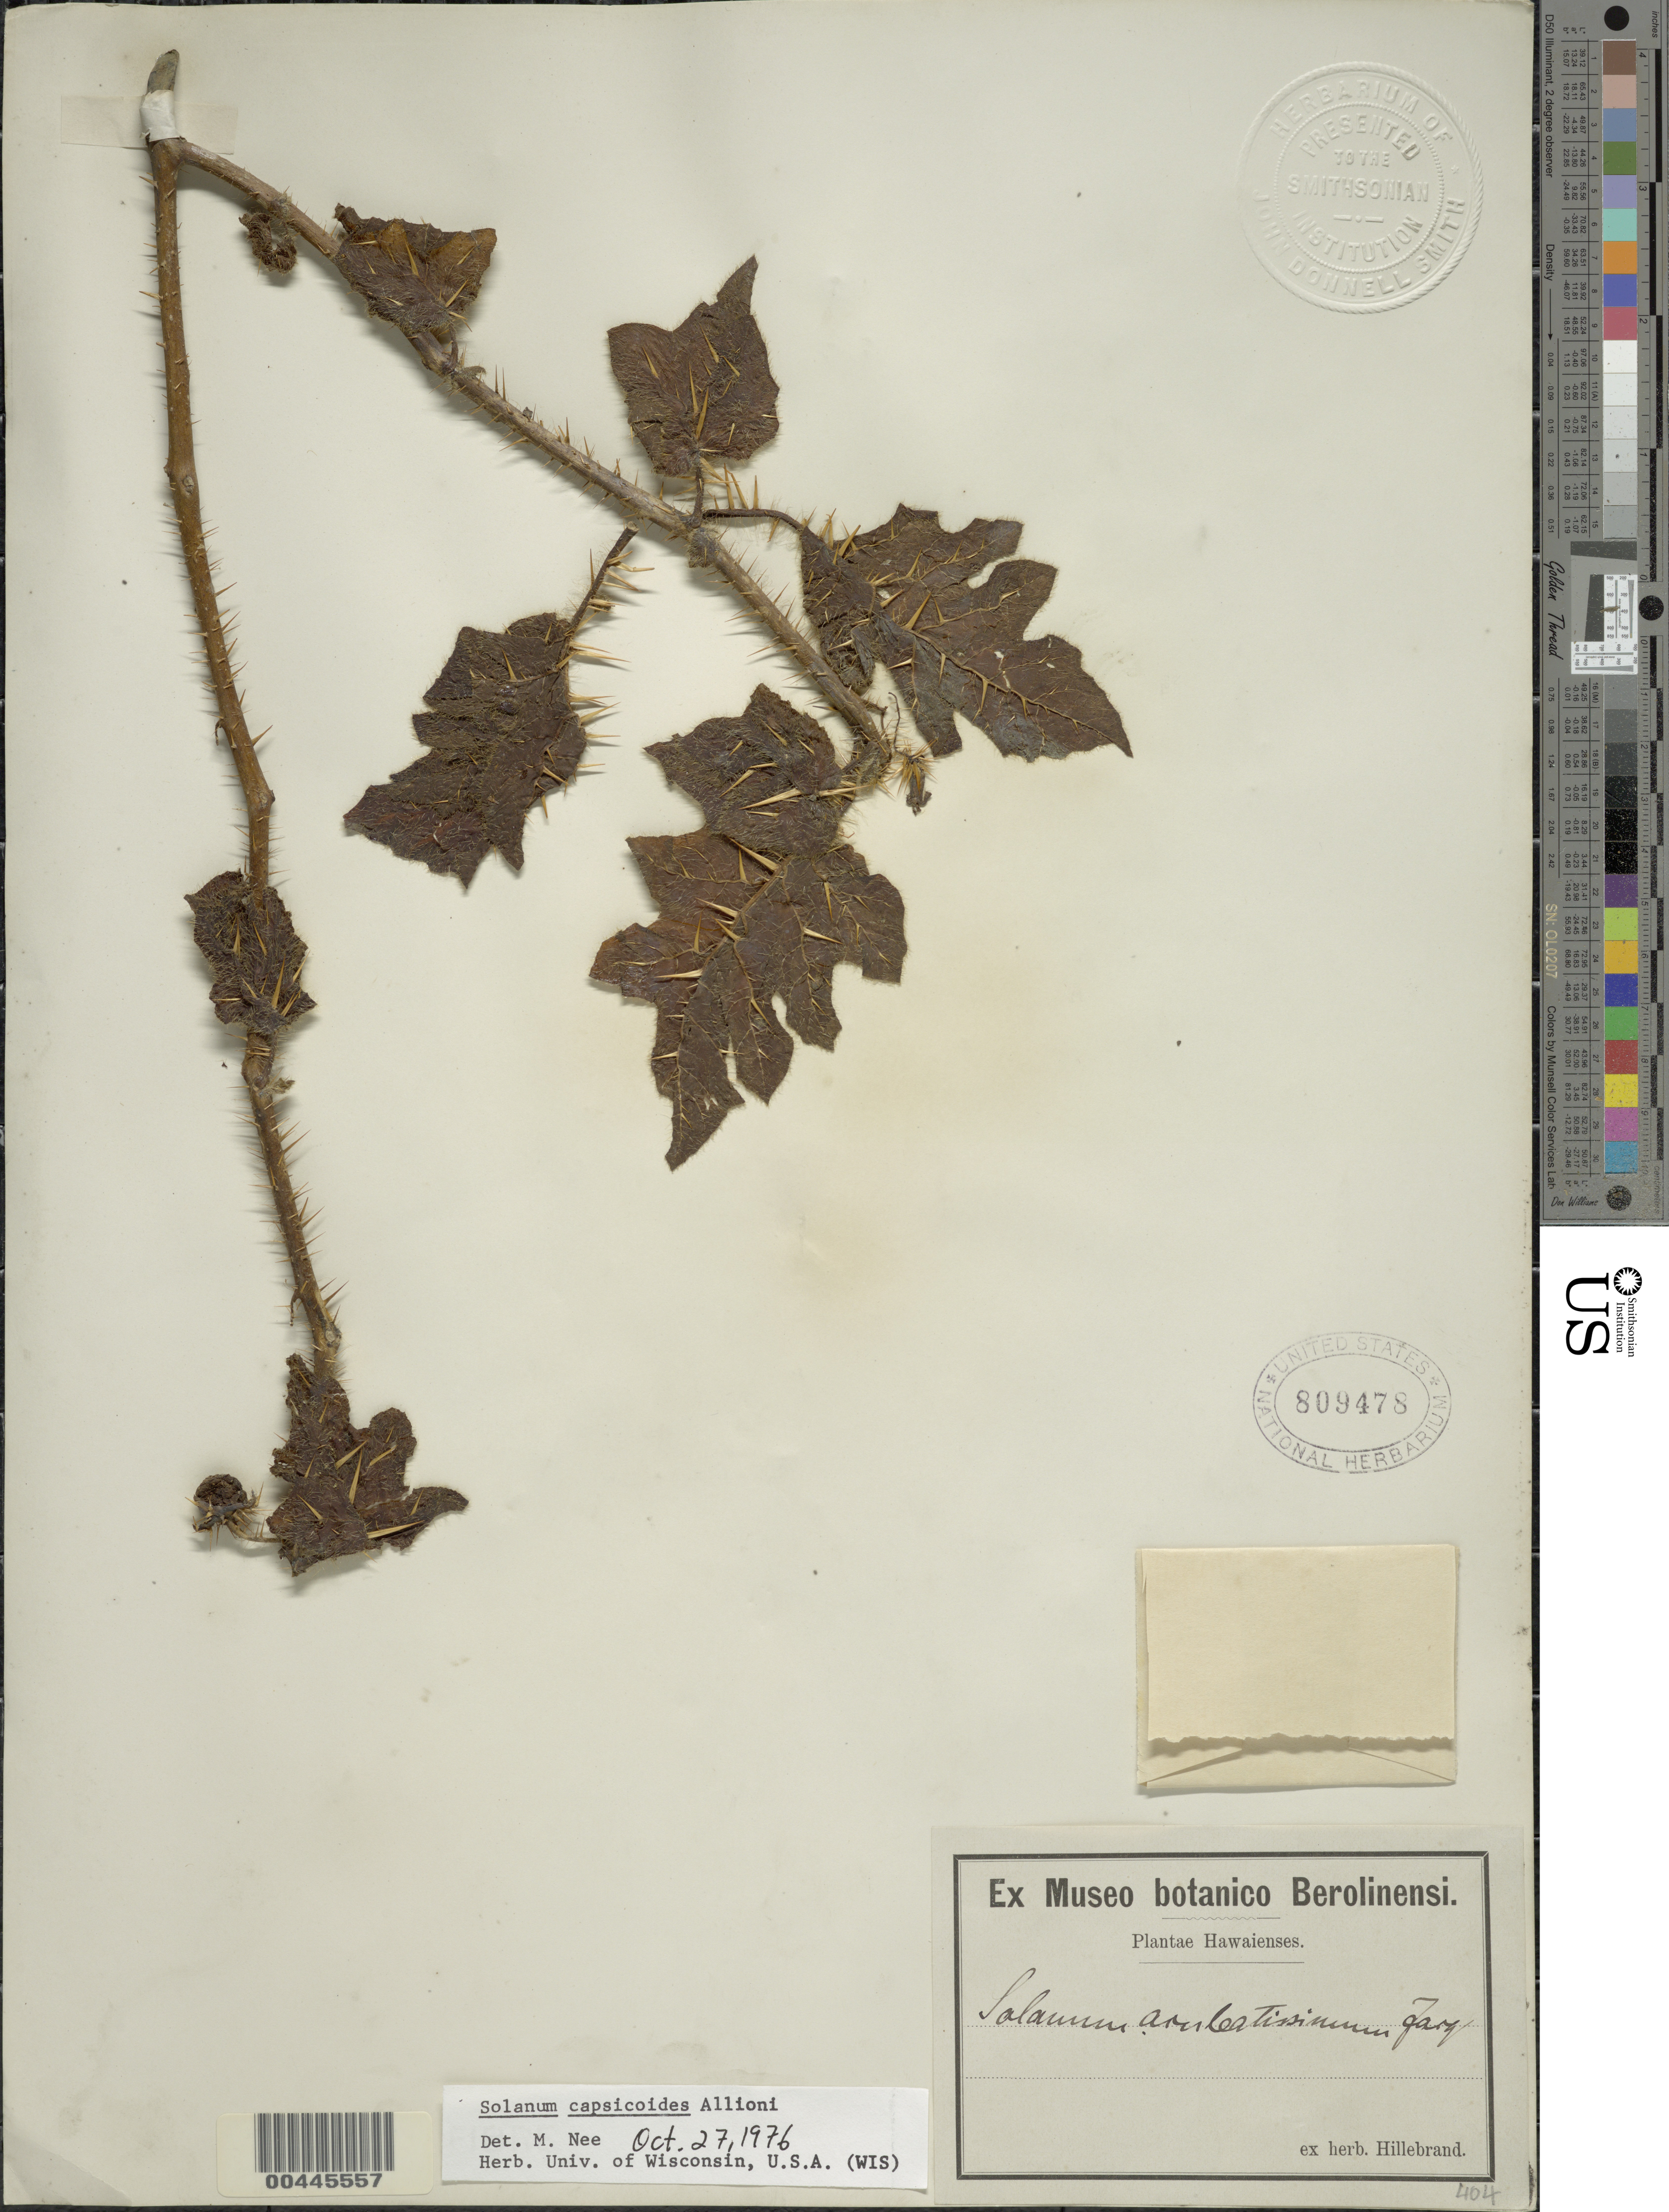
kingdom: Plantae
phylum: Tracheophyta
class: Magnoliopsida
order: Solanales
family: Solanaceae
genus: Solanum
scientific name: Solanum capsicoides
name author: All.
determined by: Nee, Michael H.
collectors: W. Hillebrand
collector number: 404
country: United States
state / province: Hawaii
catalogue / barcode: US 809478